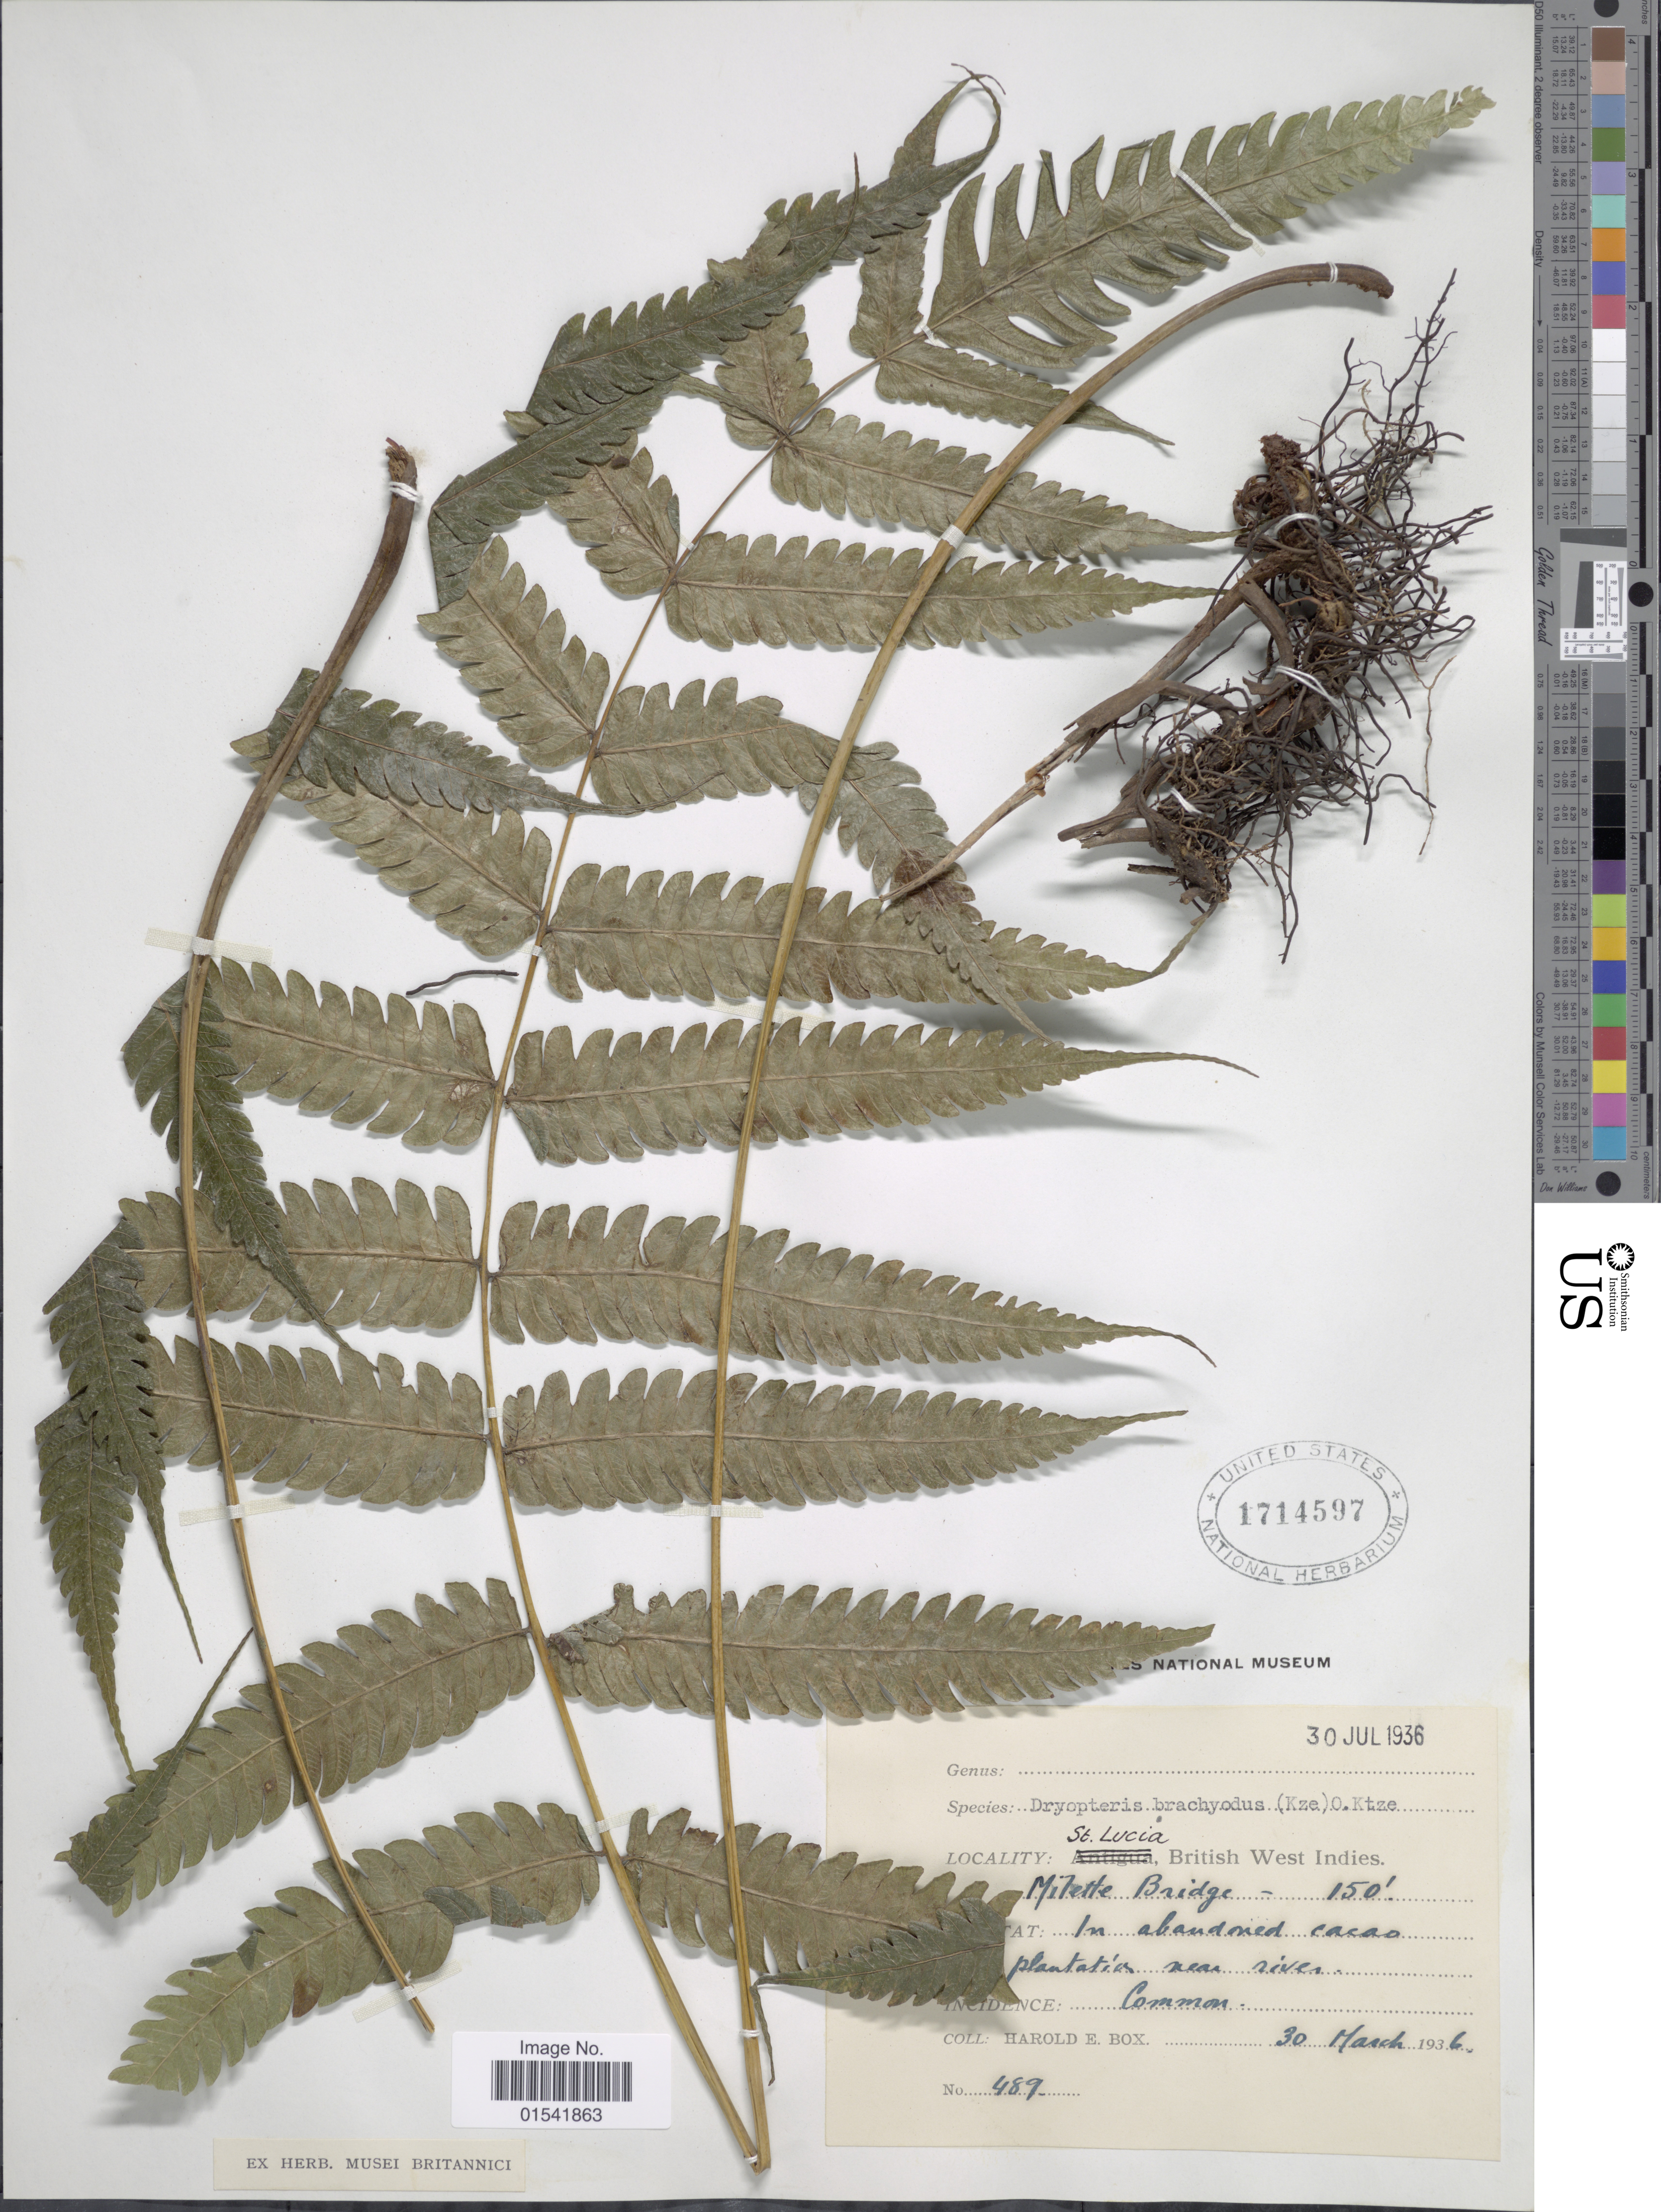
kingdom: Plantae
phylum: Tracheophyta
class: Polypodiopsida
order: Polypodiales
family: Thelypteridaceae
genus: Steiropteris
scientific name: Steiropteris glandulosa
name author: (Hook. f.) Pic. Serm.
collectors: H. E. Box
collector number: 489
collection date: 1936-03-30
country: St. Lucia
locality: St. Lucia, British West Indies, Mitetle Bridge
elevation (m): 46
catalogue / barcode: US 1714597